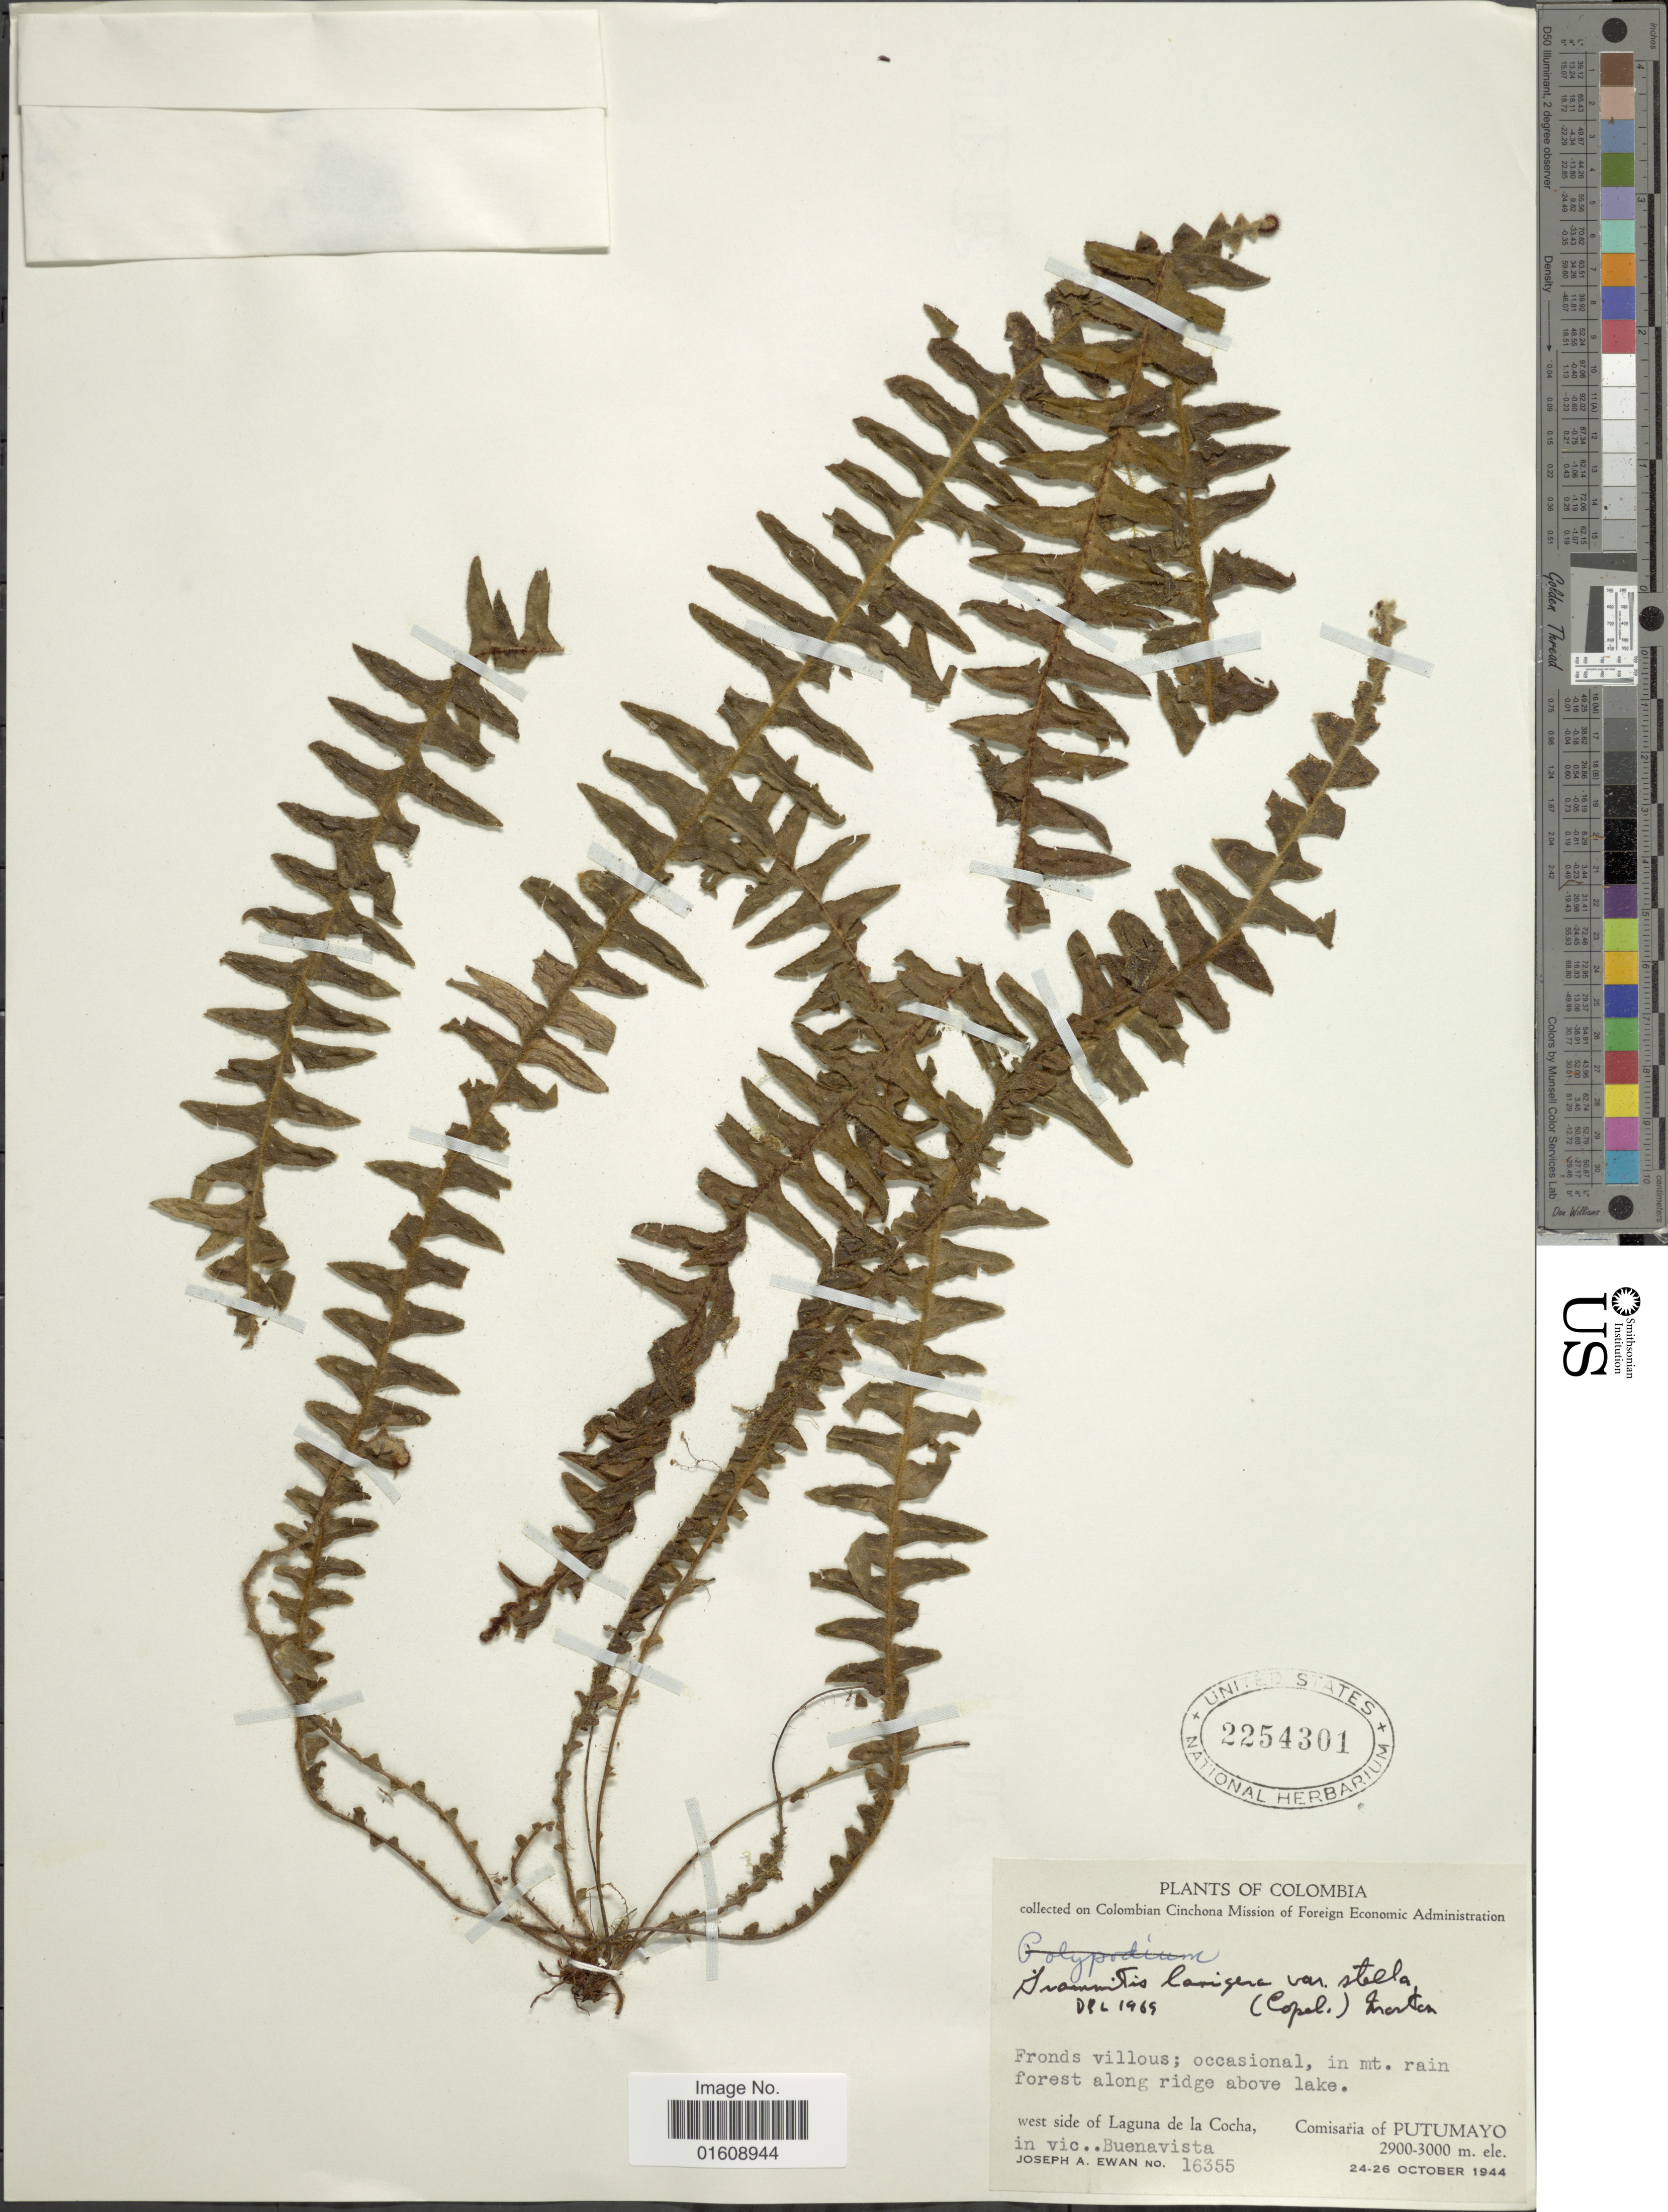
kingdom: Plantae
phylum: Tracheophyta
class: Polypodiopsida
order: Polypodiales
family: Polypodiaceae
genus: Alansmia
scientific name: Alansmia lanigera var. stella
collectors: J. A. Ewan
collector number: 16355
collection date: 1944-10-24/1944-10-26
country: Colombia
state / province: Putumayo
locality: Colombia, in mt. rain forest along ridge above lake, west side of Laguna de la Cocha, in vic., Buenavista, Comisaria of Putumayo.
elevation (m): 2900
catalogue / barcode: US 2254301